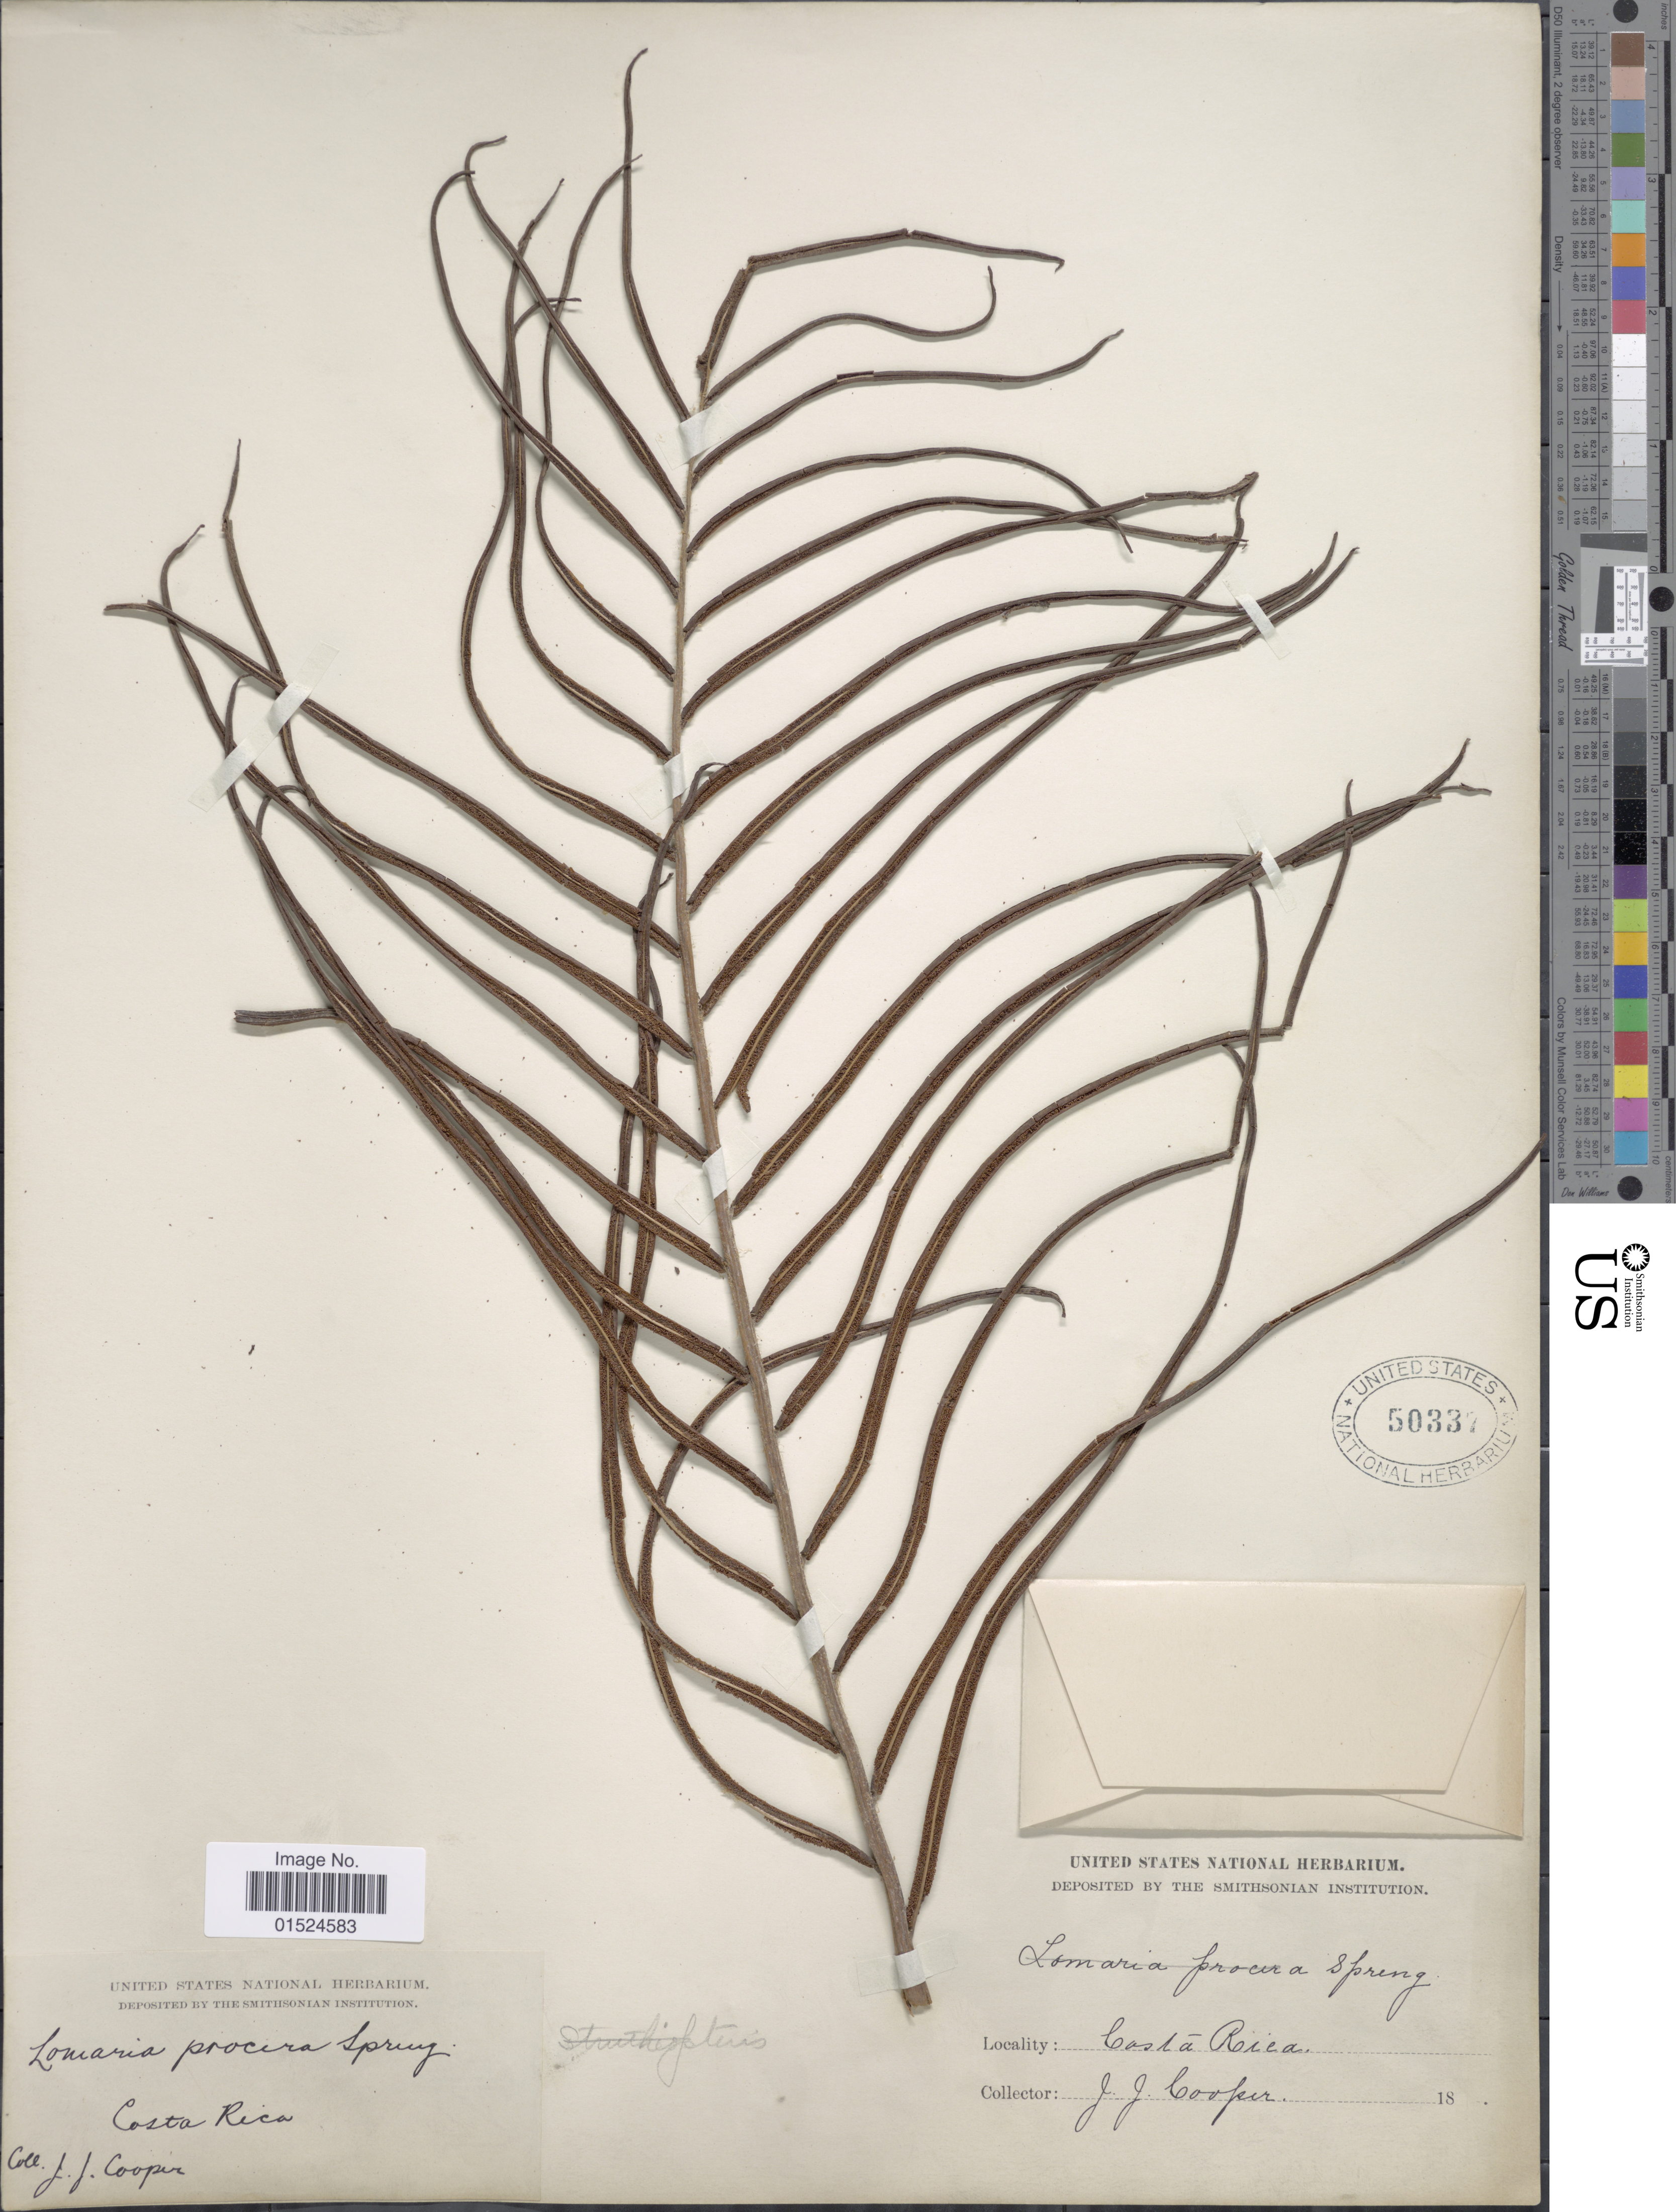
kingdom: Plantae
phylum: Tracheophyta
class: Polypodiopsida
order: Polypodiales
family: Blechnaceae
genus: Blechnum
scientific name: Blechnum viviparum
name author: (Broadh.) C. Chr.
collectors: J. J. Cooper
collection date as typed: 18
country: Costa Rica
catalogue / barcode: US 50337